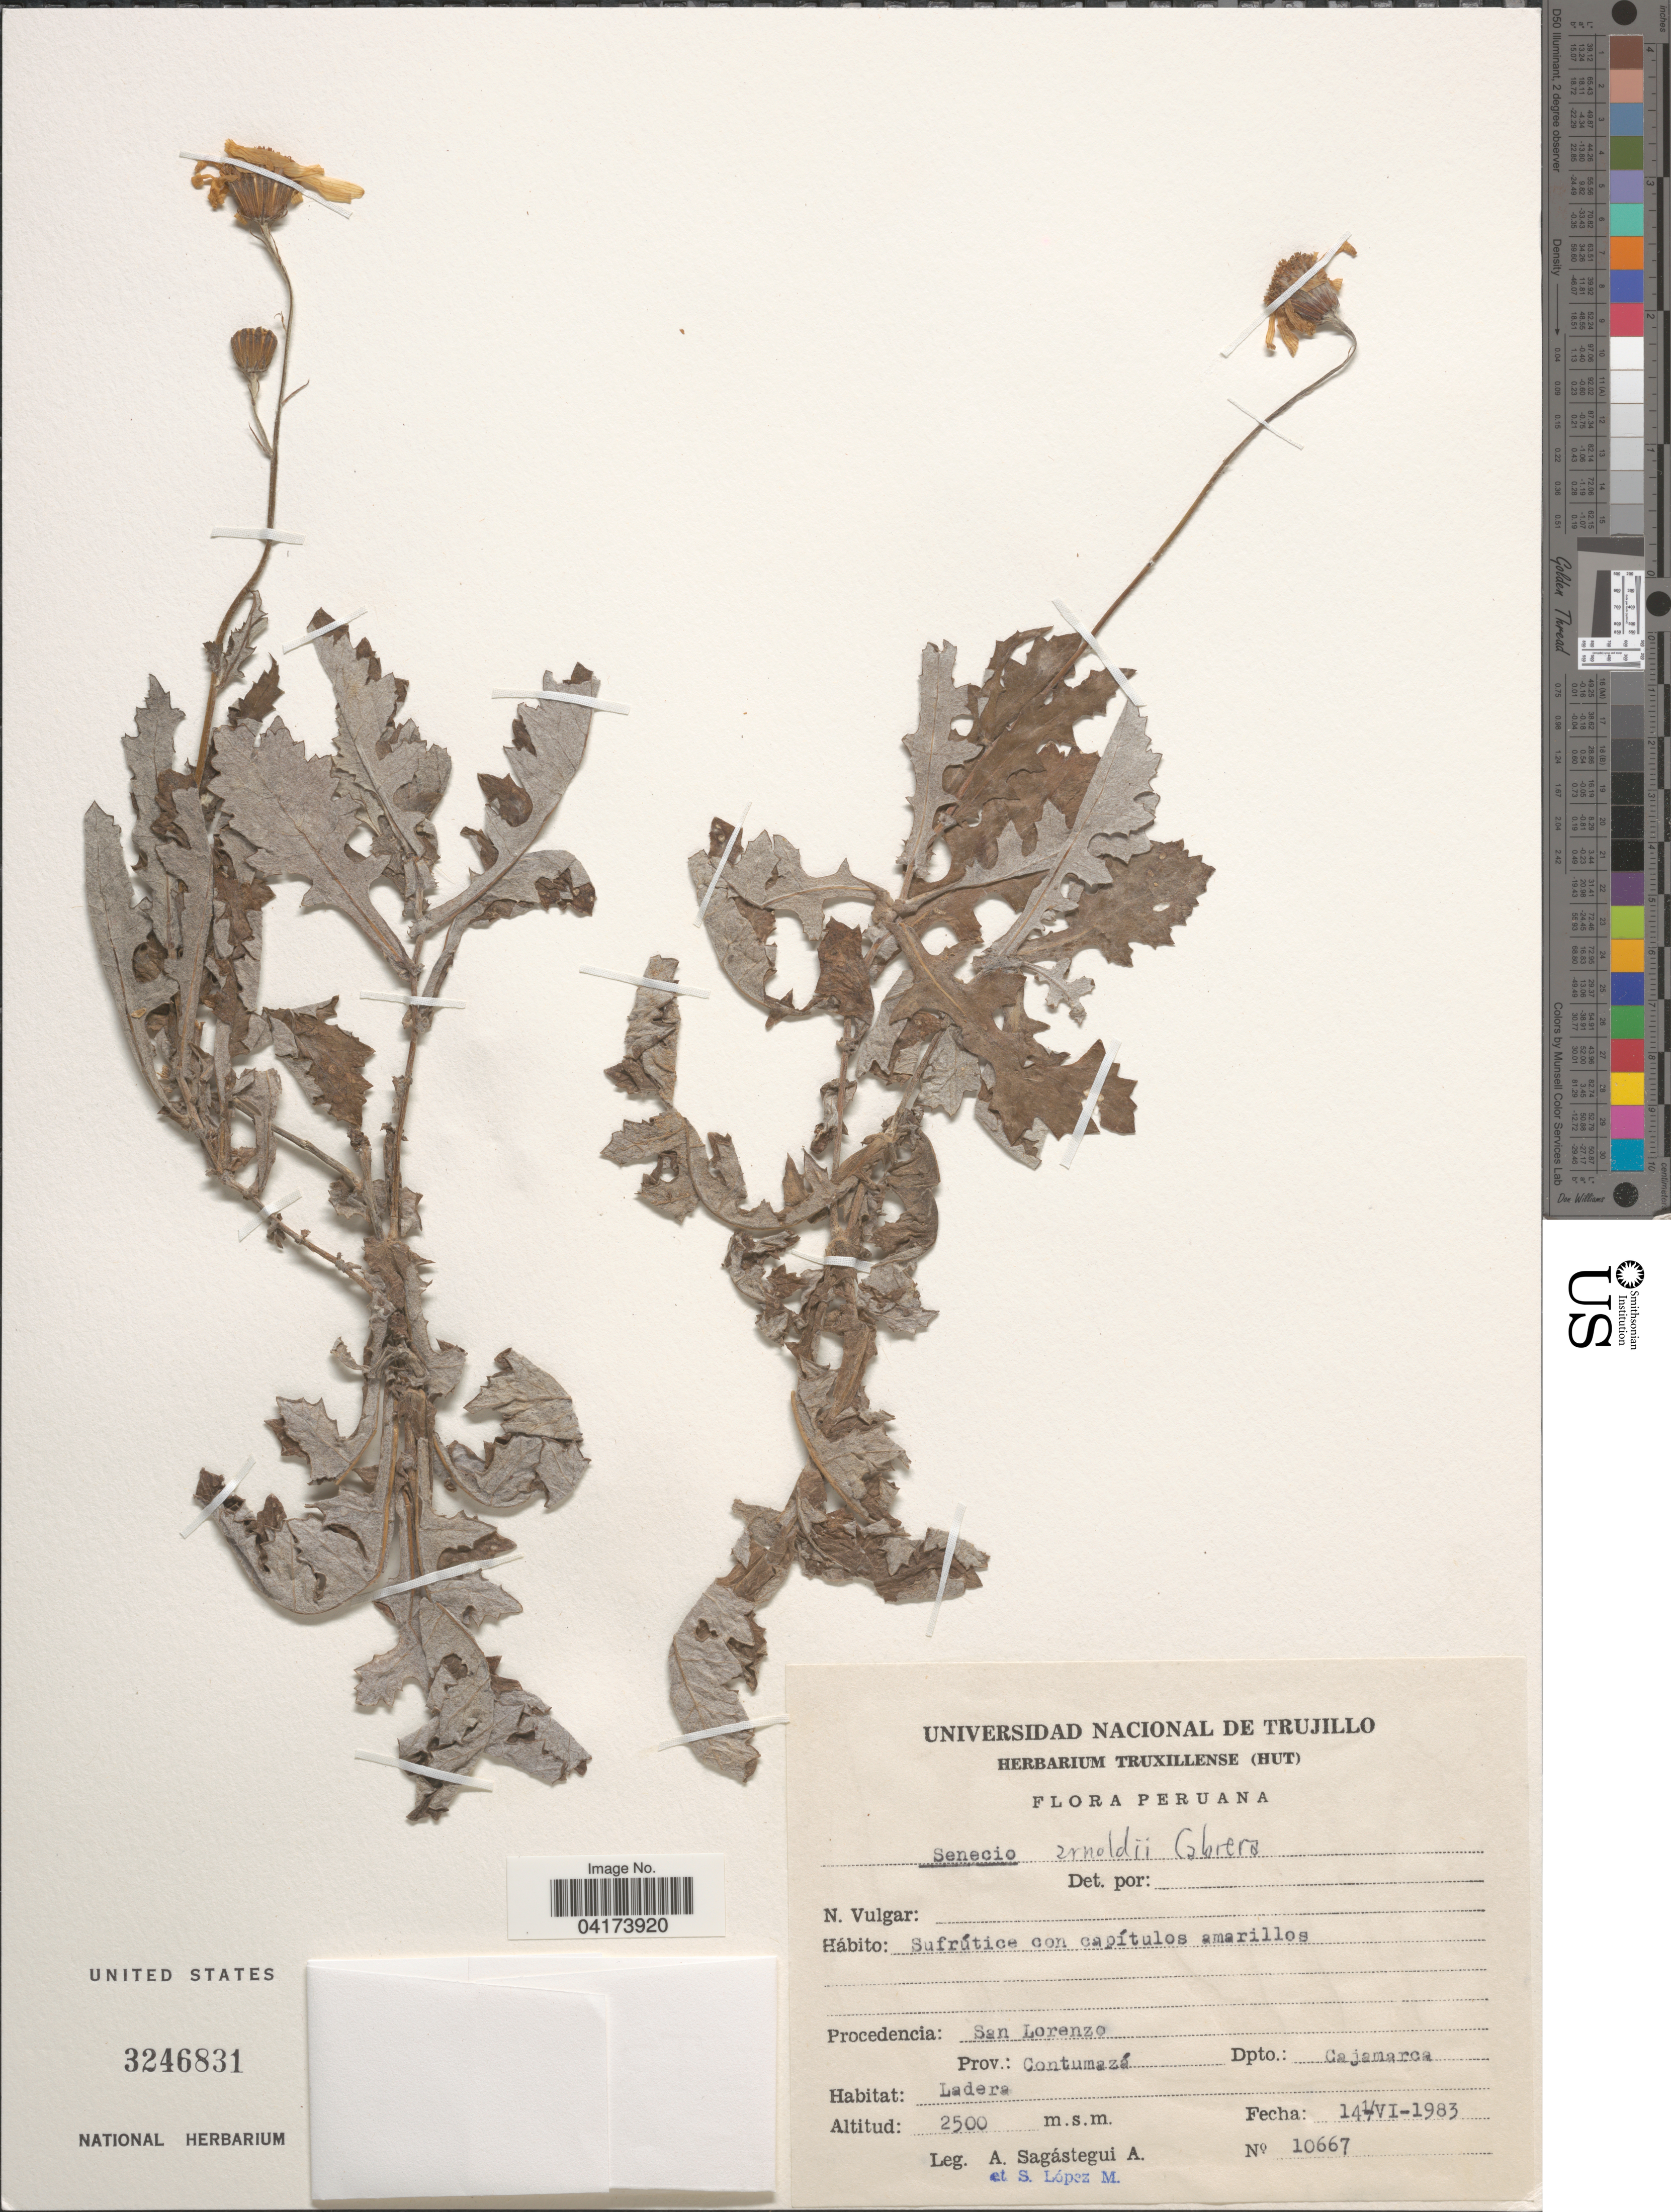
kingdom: Plantae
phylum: Tracheophyta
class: Magnoliopsida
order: Asterales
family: Asteraceae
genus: Senecio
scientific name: Senecio arnaldii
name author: Cabrera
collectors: A. Sagástegui A. & S. Lopez M.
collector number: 10667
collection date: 1983-06-14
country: Peru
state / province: Cajamarca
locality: San Lorenzo. Prov.: Contumazá. Dpto.: Cajamarca.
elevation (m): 2500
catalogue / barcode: US 3246831